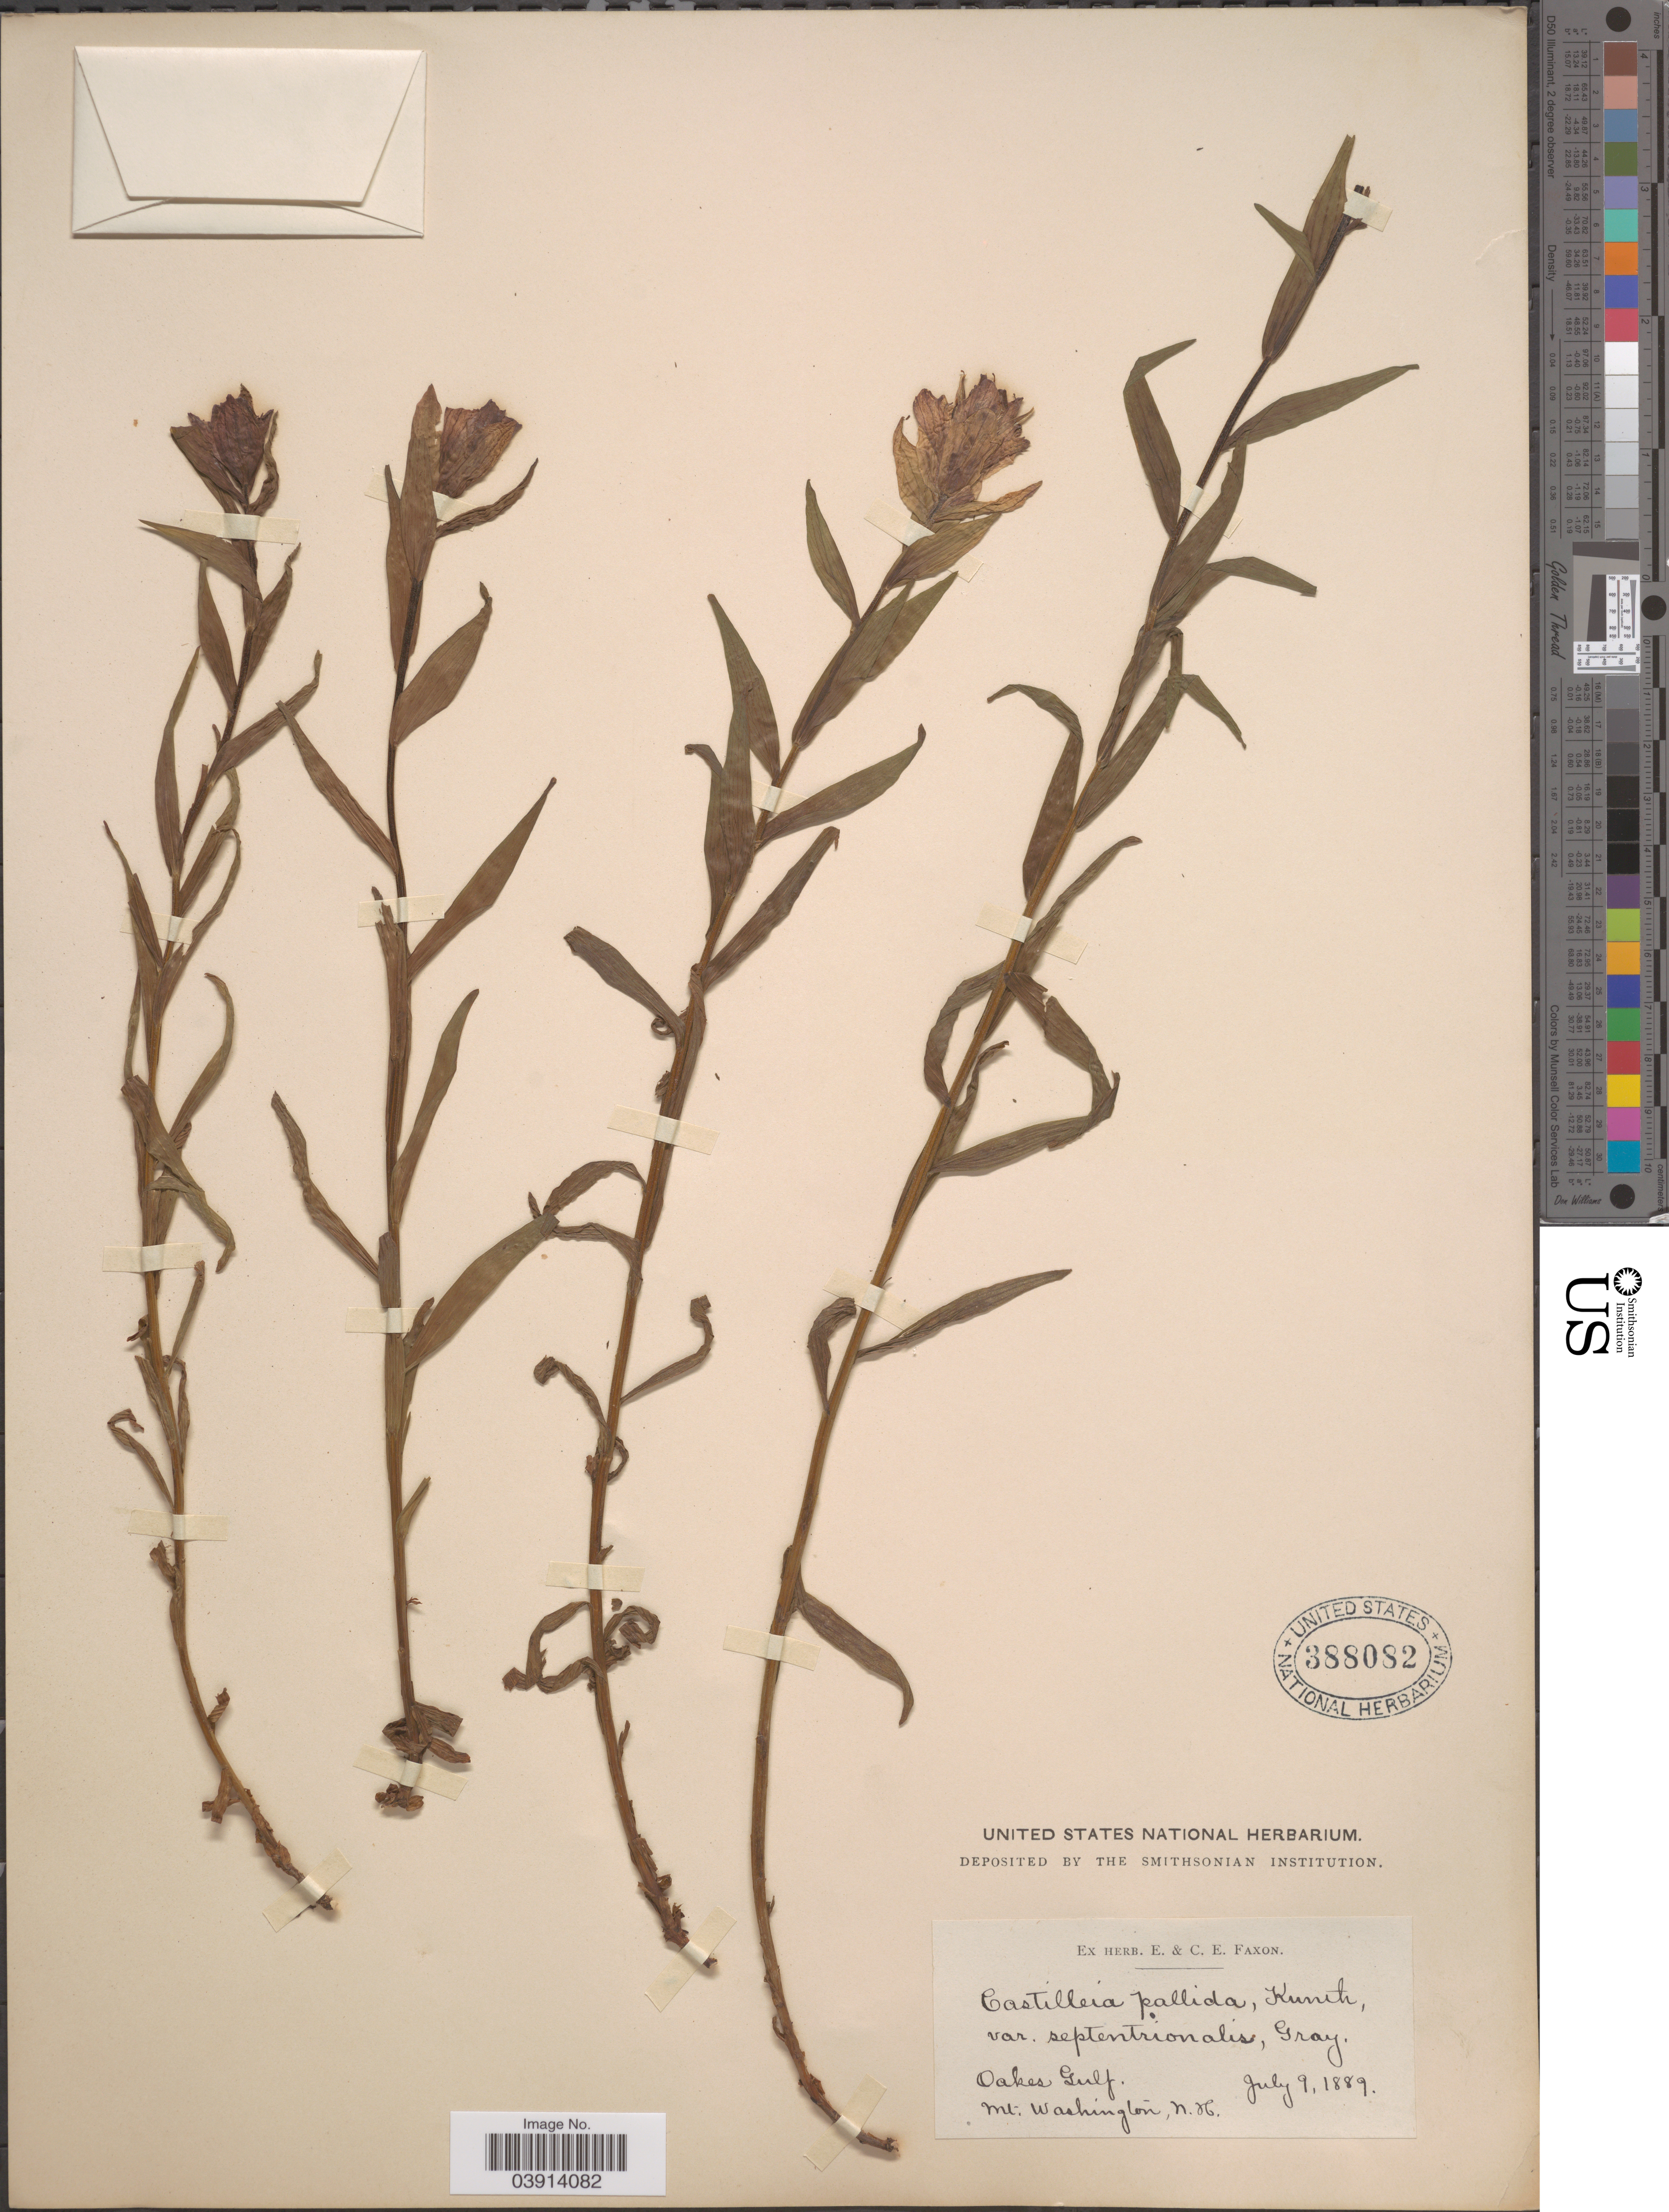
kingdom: Plantae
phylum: Tracheophyta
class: Magnoliopsida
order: Lamiales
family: Orobanchaceae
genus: Castilleja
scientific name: Castilleja septentrionalis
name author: Lindl.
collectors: ex herb. E. & C.E. Faxon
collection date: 1889-07-09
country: United States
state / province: New Hampshire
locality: Oakes Gulf. Mt. Washington.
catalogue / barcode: US 388082